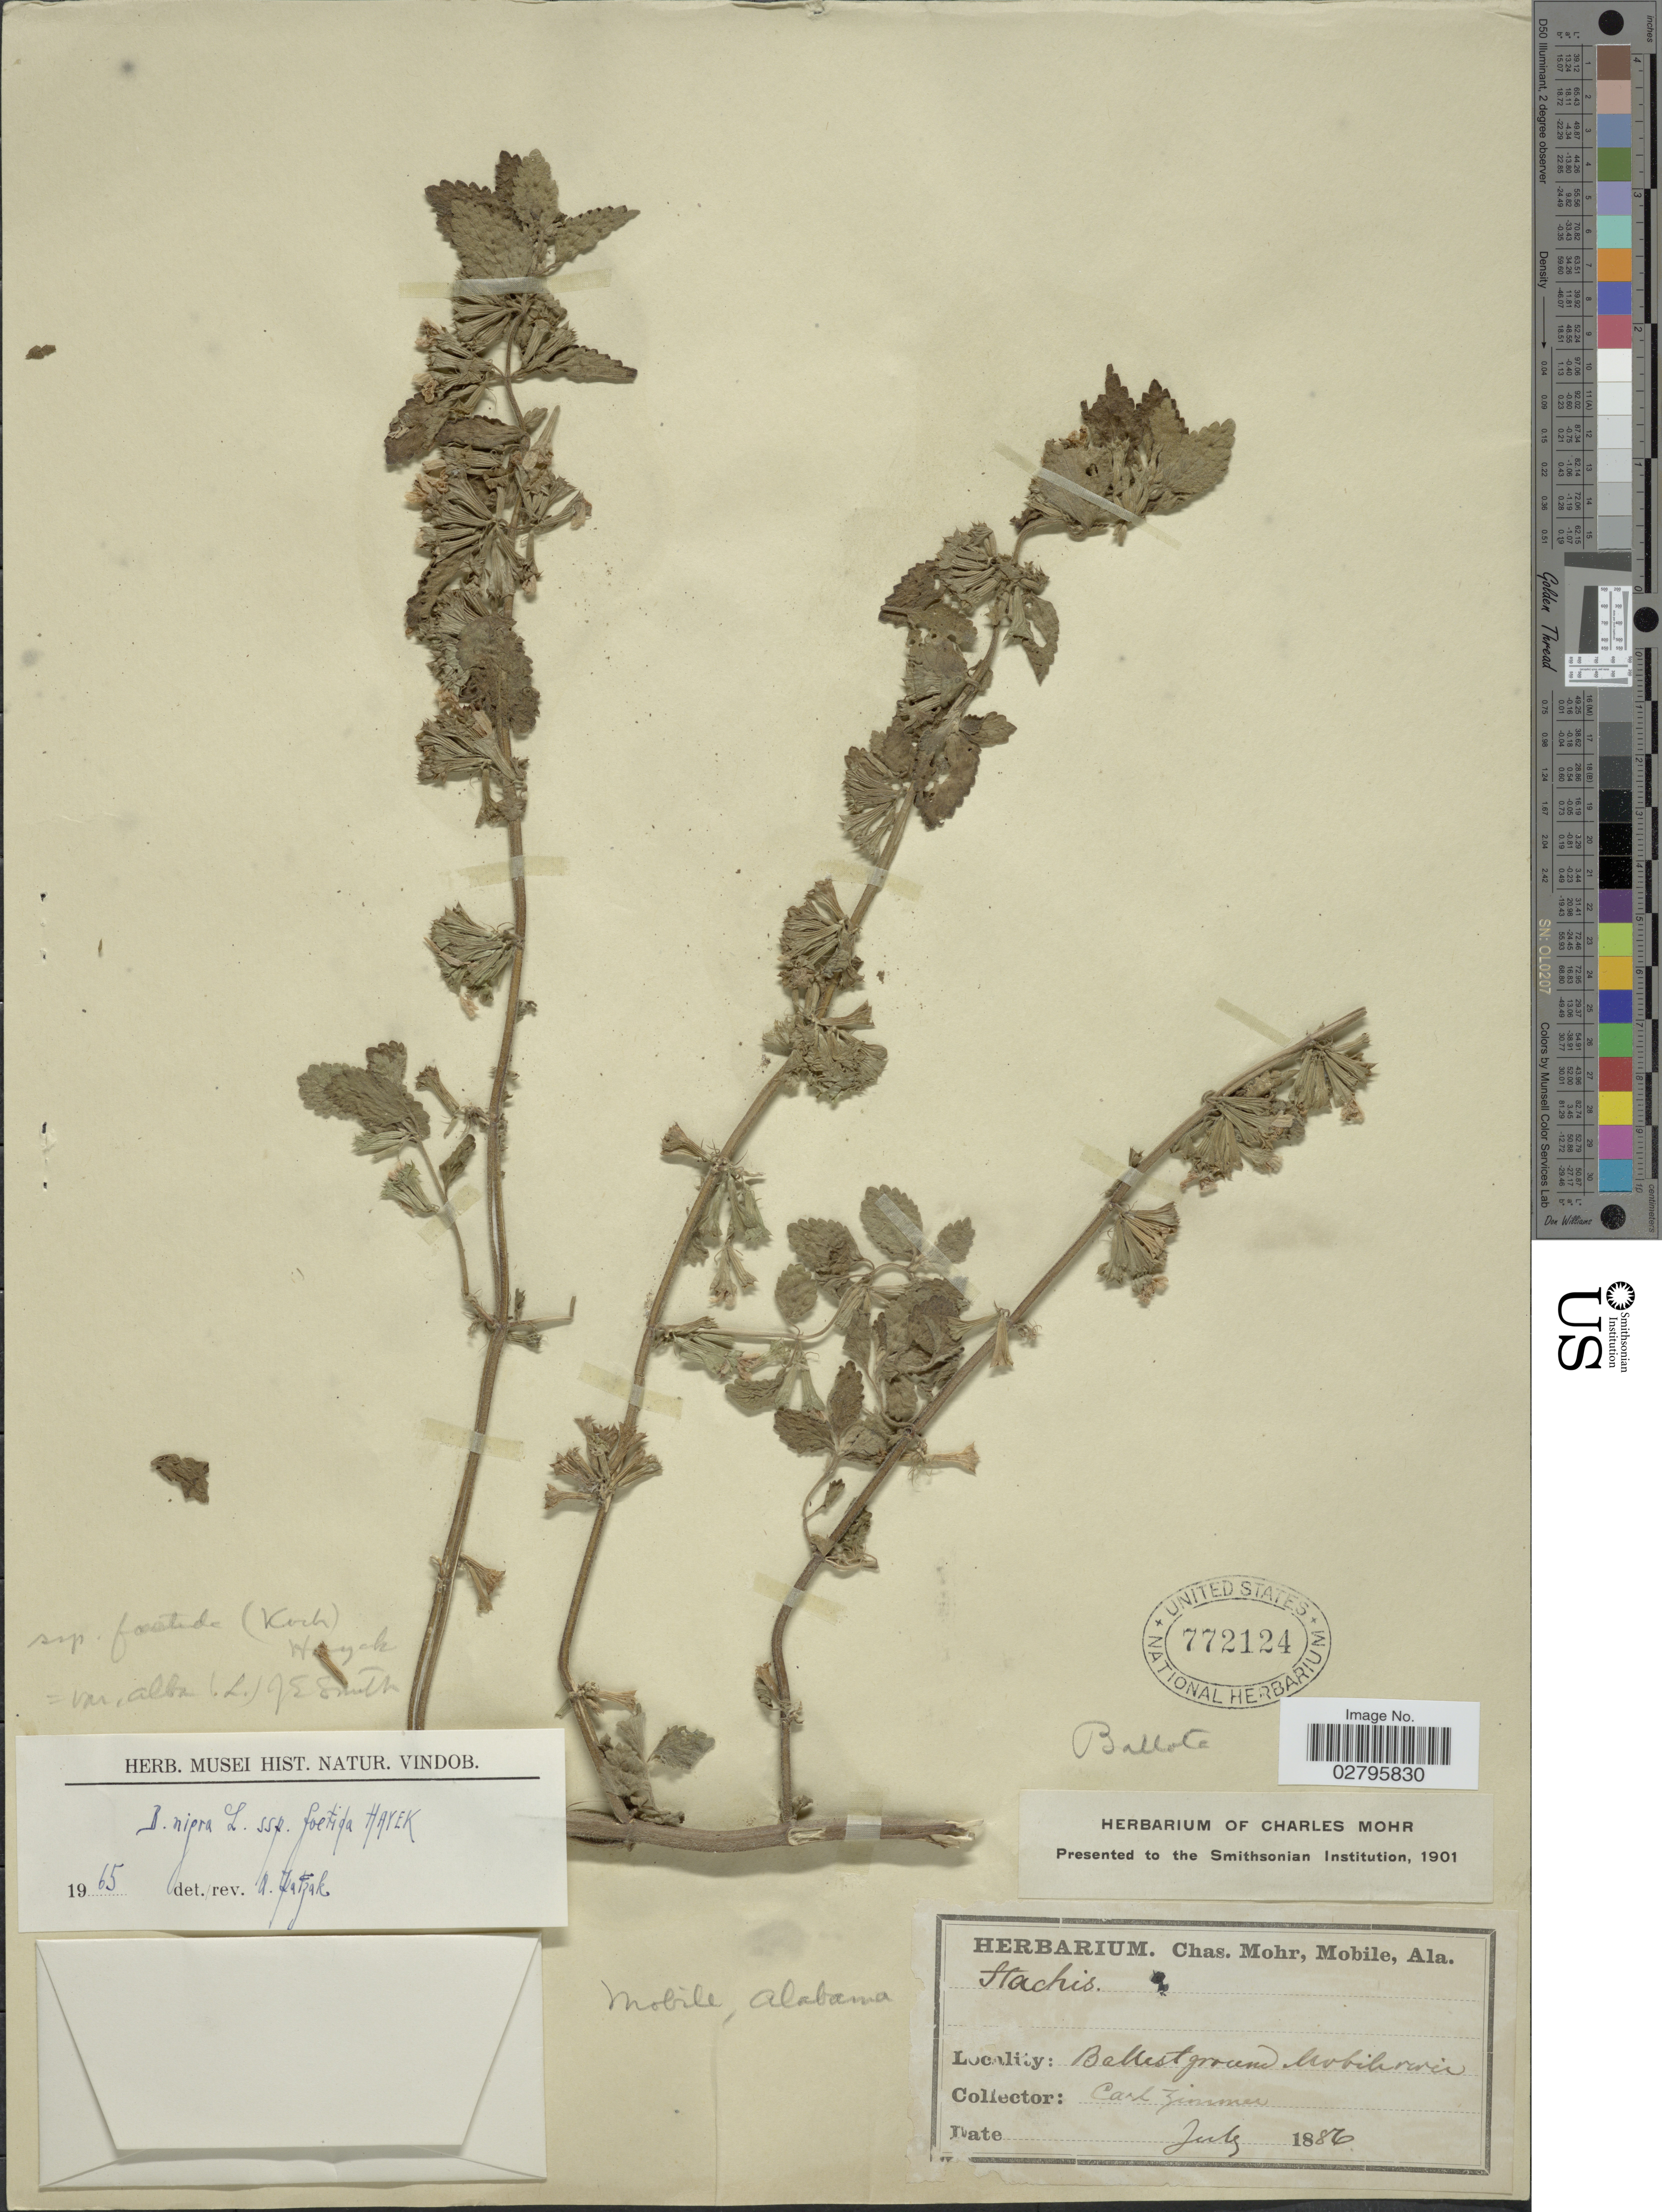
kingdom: Plantae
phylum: Tracheophyta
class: Magnoliopsida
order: Lamiales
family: Lamiaceae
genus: Ballota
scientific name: Ballota nigra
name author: L.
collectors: C. Zimmer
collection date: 1886-07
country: United States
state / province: Alabama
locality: Ballast ground, Mobile River. Mobile. Ballota.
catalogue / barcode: US 772124